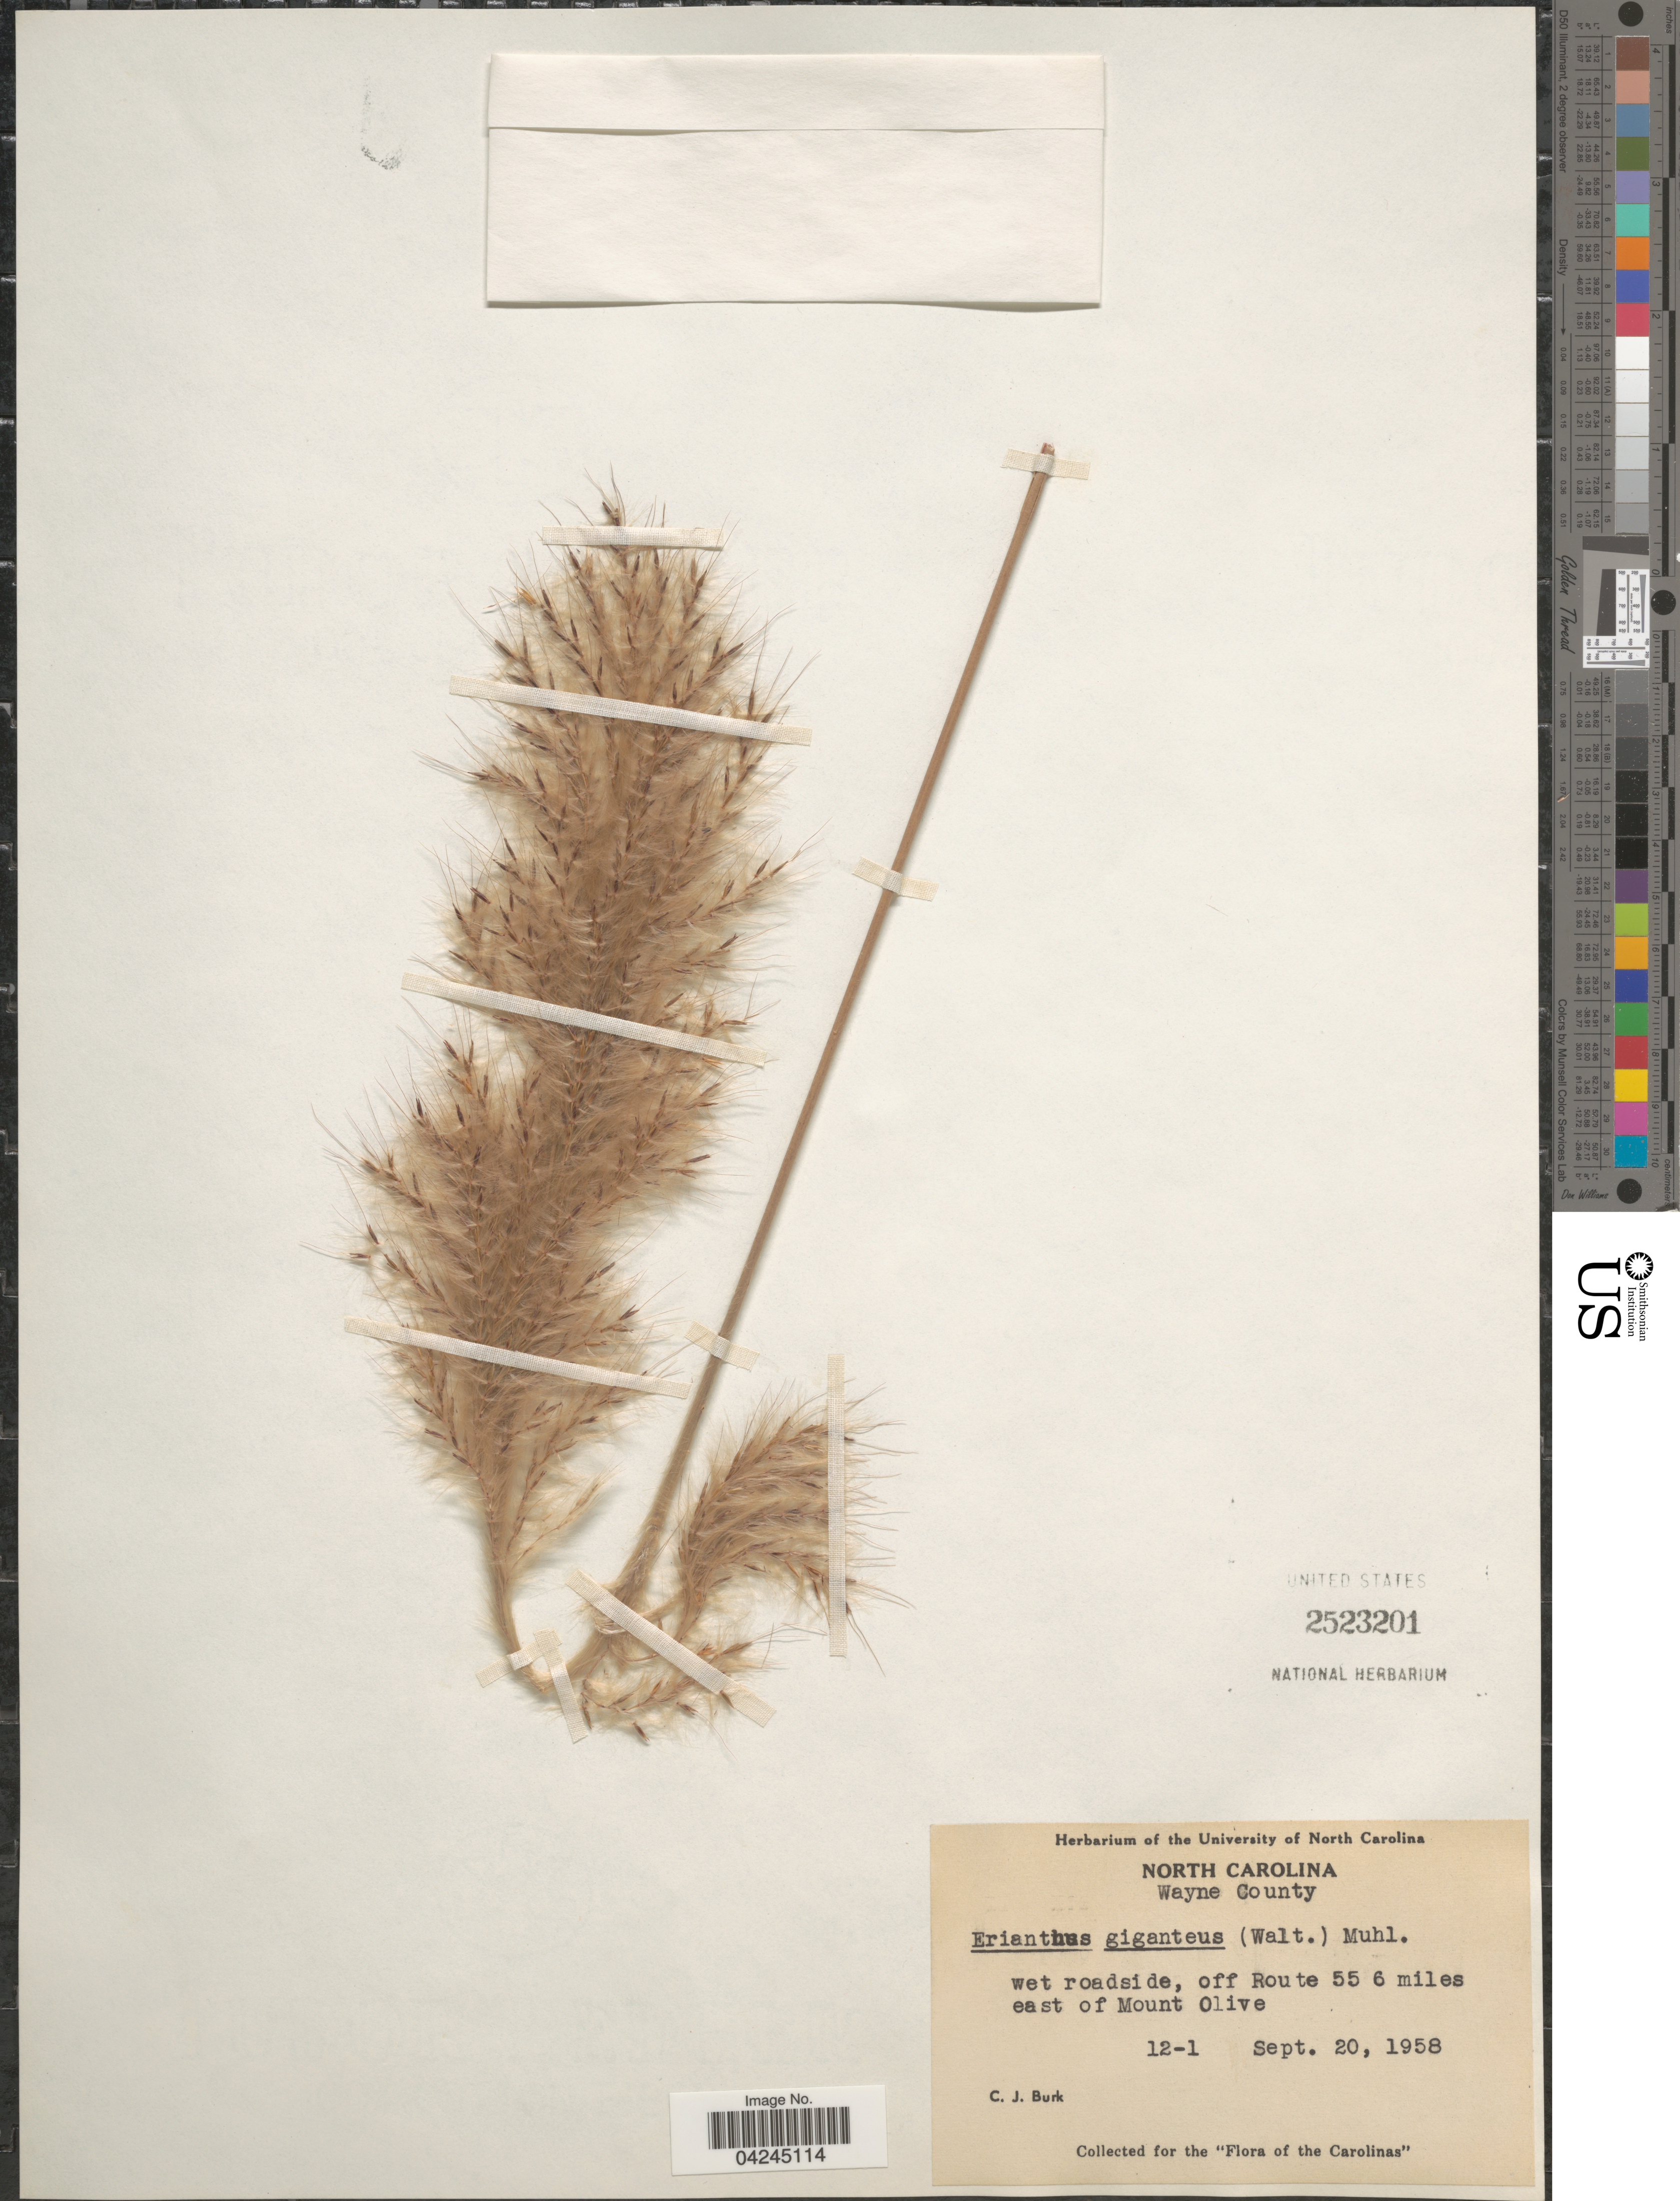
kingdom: Plantae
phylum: Tracheophyta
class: Liliopsida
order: Poales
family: Poaceae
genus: Erianthus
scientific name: Erianthus giganteus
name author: (Walter) P. Beauv.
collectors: C. Burk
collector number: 12-1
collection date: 1958-09-20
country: United States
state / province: North Carolina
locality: Wayne County. Wet roadside, off Route 55 6 miles east of Mount Olive. Carolinas.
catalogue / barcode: US 2523201